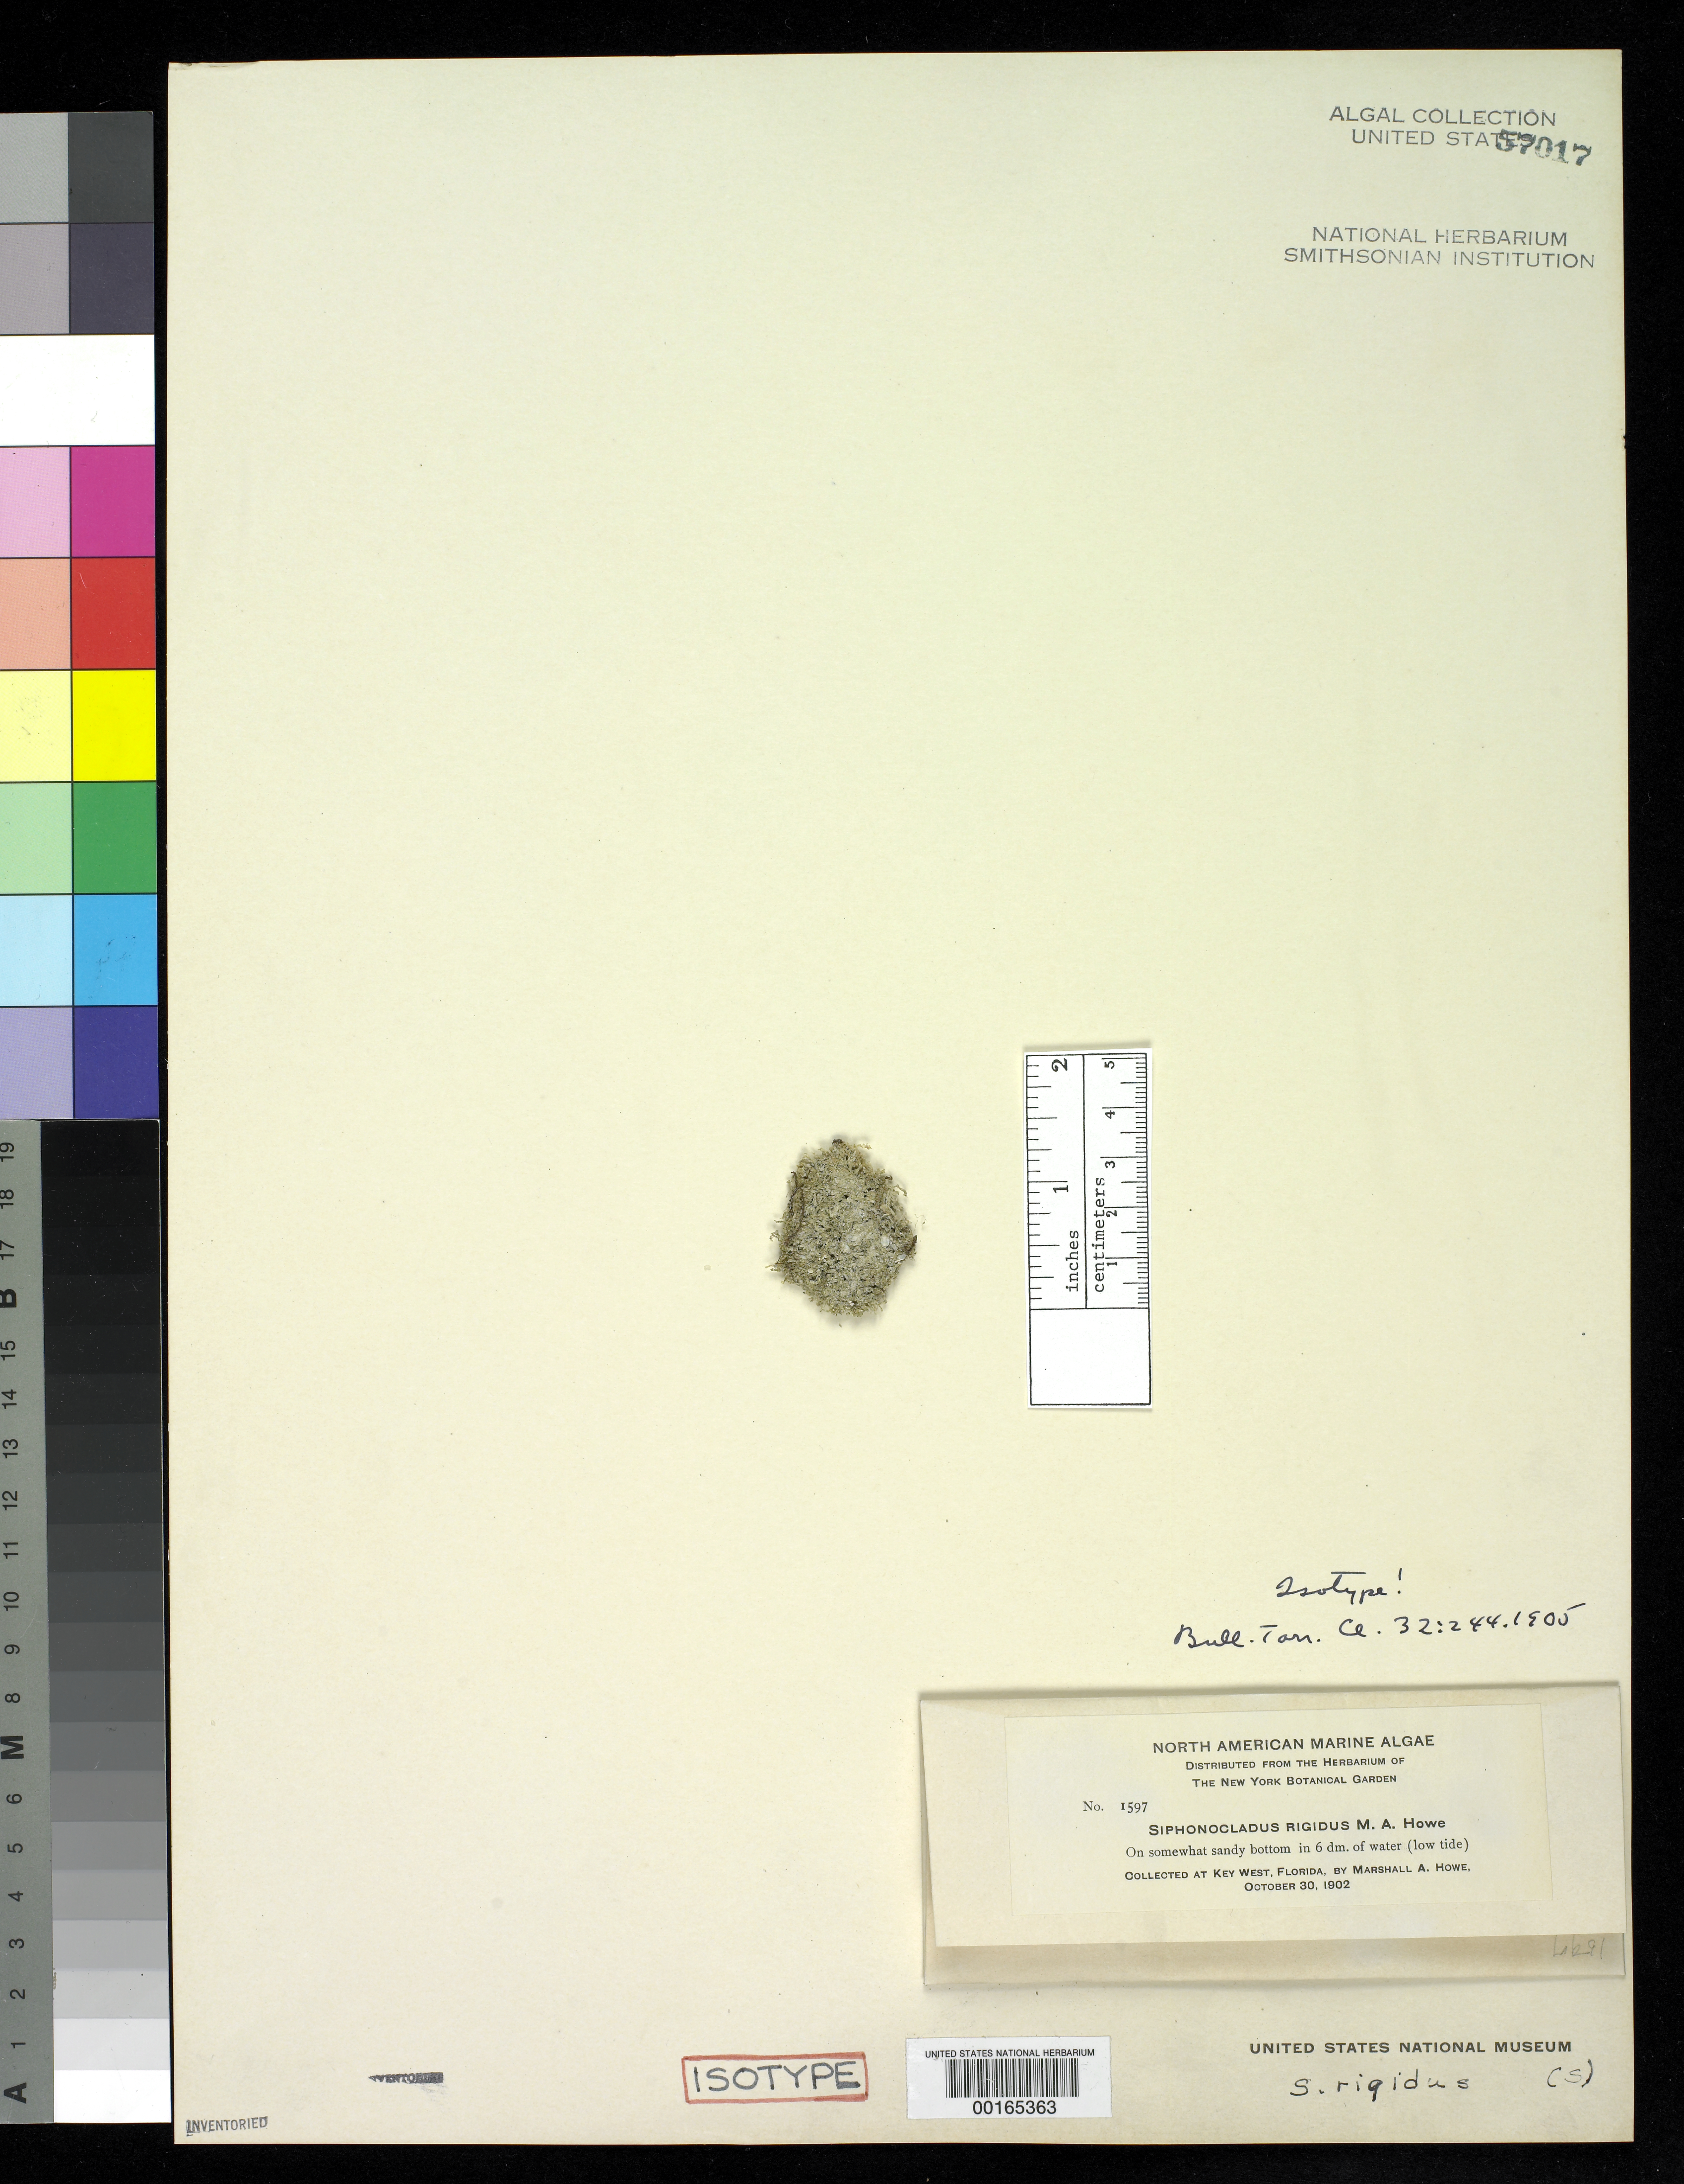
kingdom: Plantae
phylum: Chlorophyta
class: Ulvophyceae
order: Siphonocladales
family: Siphonocladaceae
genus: Siphonocladus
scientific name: Siphonocladus rigidus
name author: M. Howe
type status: Syntype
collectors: M. A. Howe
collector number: MAH 1597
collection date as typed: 30 Oct 1902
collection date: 1902-10-30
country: United States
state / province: Florida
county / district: Monroe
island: Key West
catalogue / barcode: US 57017